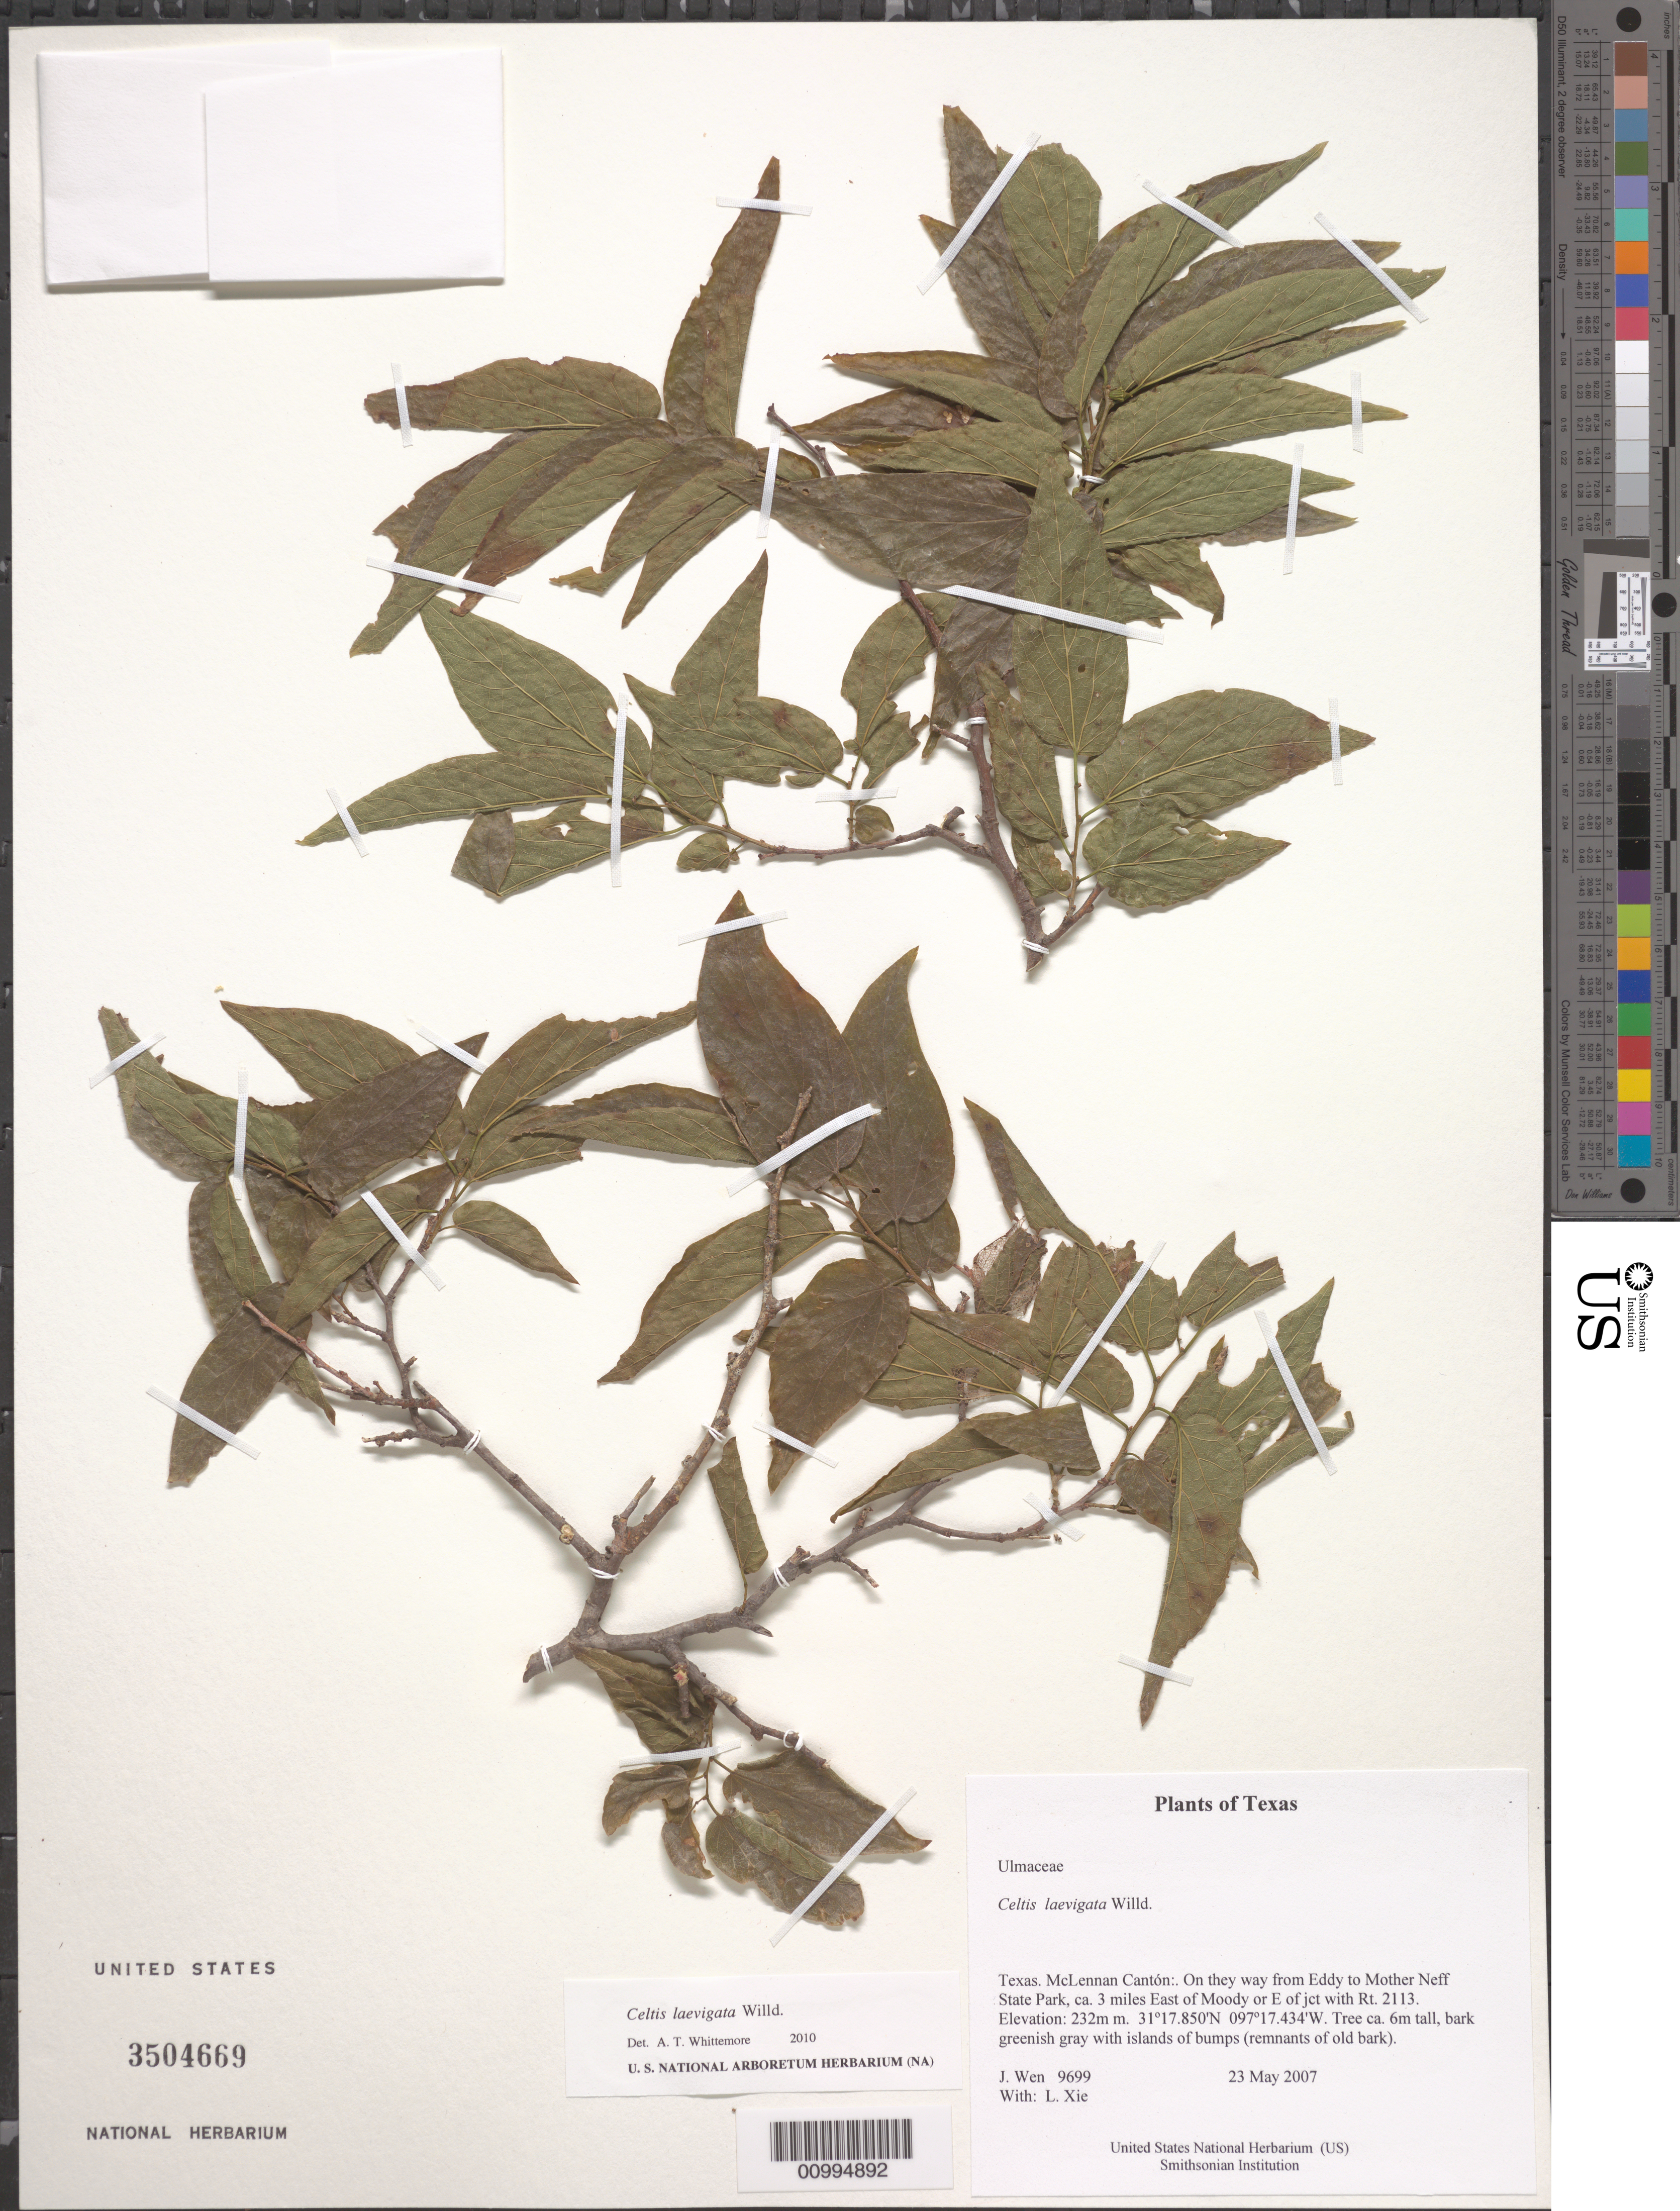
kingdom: Plantae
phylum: Tracheophyta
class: Magnoliopsida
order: Rosales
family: Cannabaceae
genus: Celtis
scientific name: Celtis laevigata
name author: Willd.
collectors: J. Wen & L. Xie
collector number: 9699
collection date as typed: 23 May 2007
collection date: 2007-05-23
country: United States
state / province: Texas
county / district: McLennan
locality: On they way from Eddy to Mother Neff State Park, ca. 3 miles East of Moody or E of jct with Rt. 2113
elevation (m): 232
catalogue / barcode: US 3504669